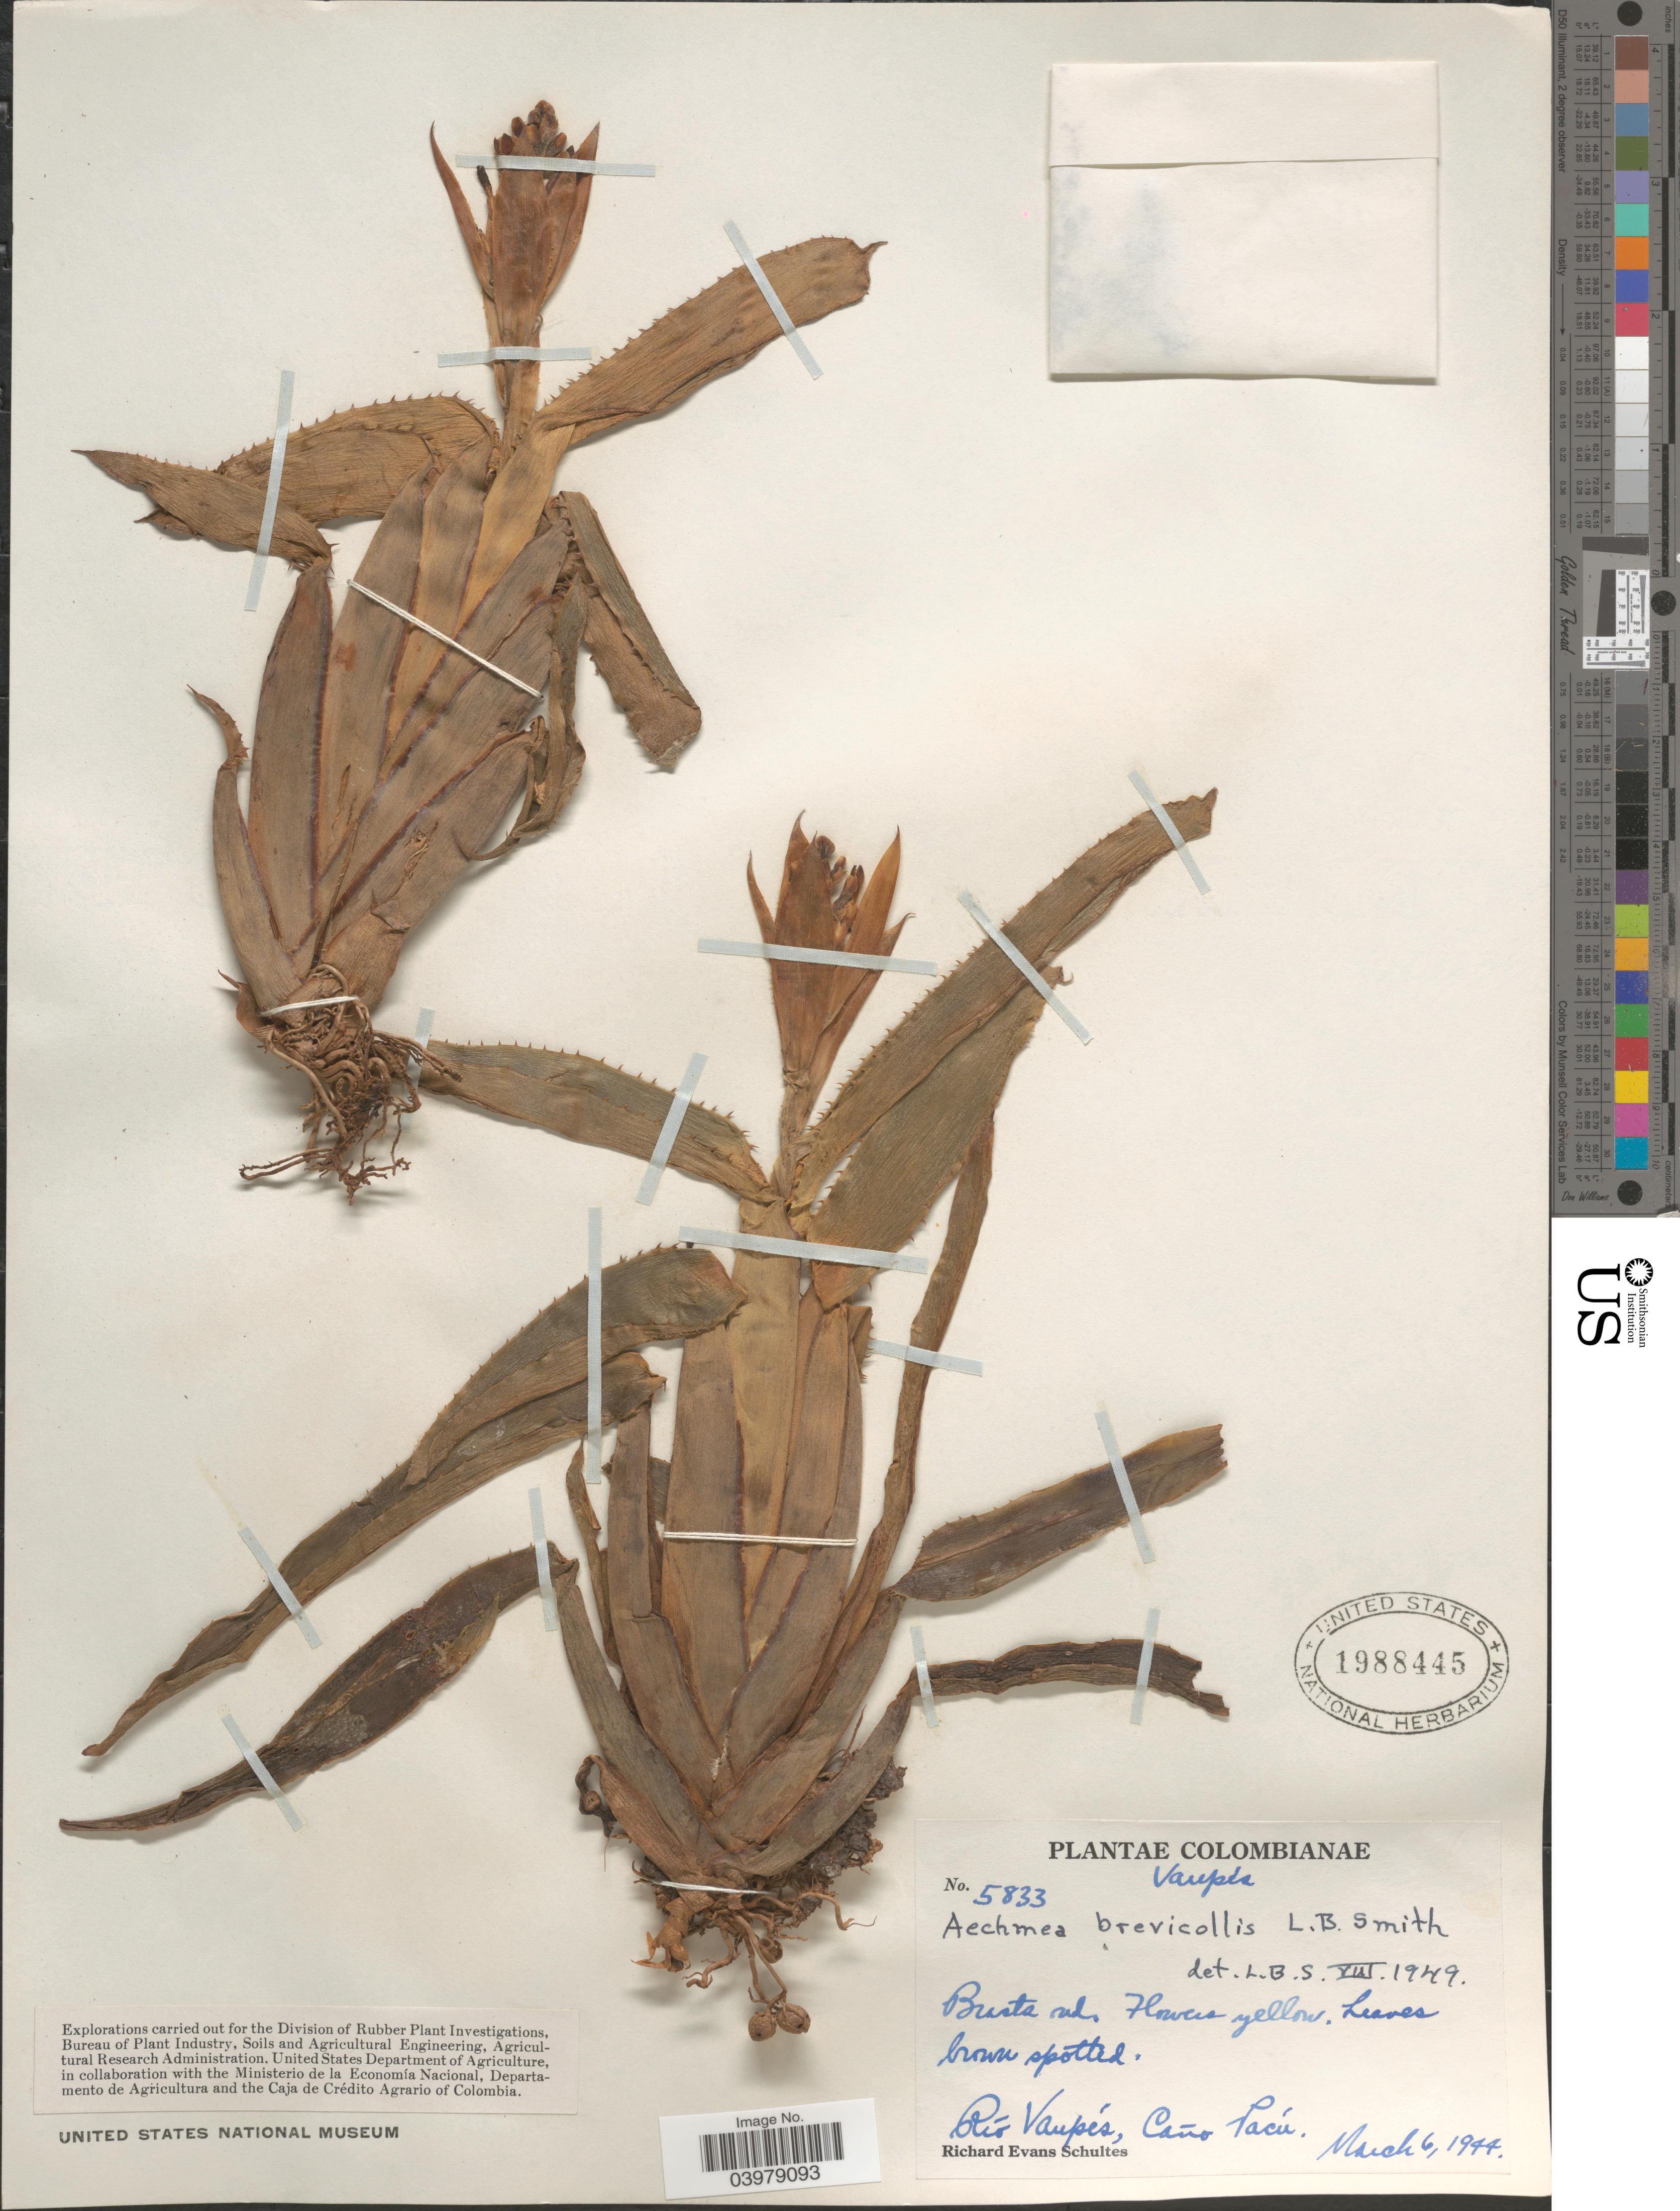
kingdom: Plantae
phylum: Tracheophyta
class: Liliopsida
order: Poales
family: Bromeliaceae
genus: Aechmea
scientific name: Aechmea brevicollis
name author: L.B. Sm.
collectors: R. E. Schultes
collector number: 5833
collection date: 1944-03-06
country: Colombia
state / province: Vaupés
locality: Río Vaupés, Caño Pacú.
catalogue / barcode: US 1988445